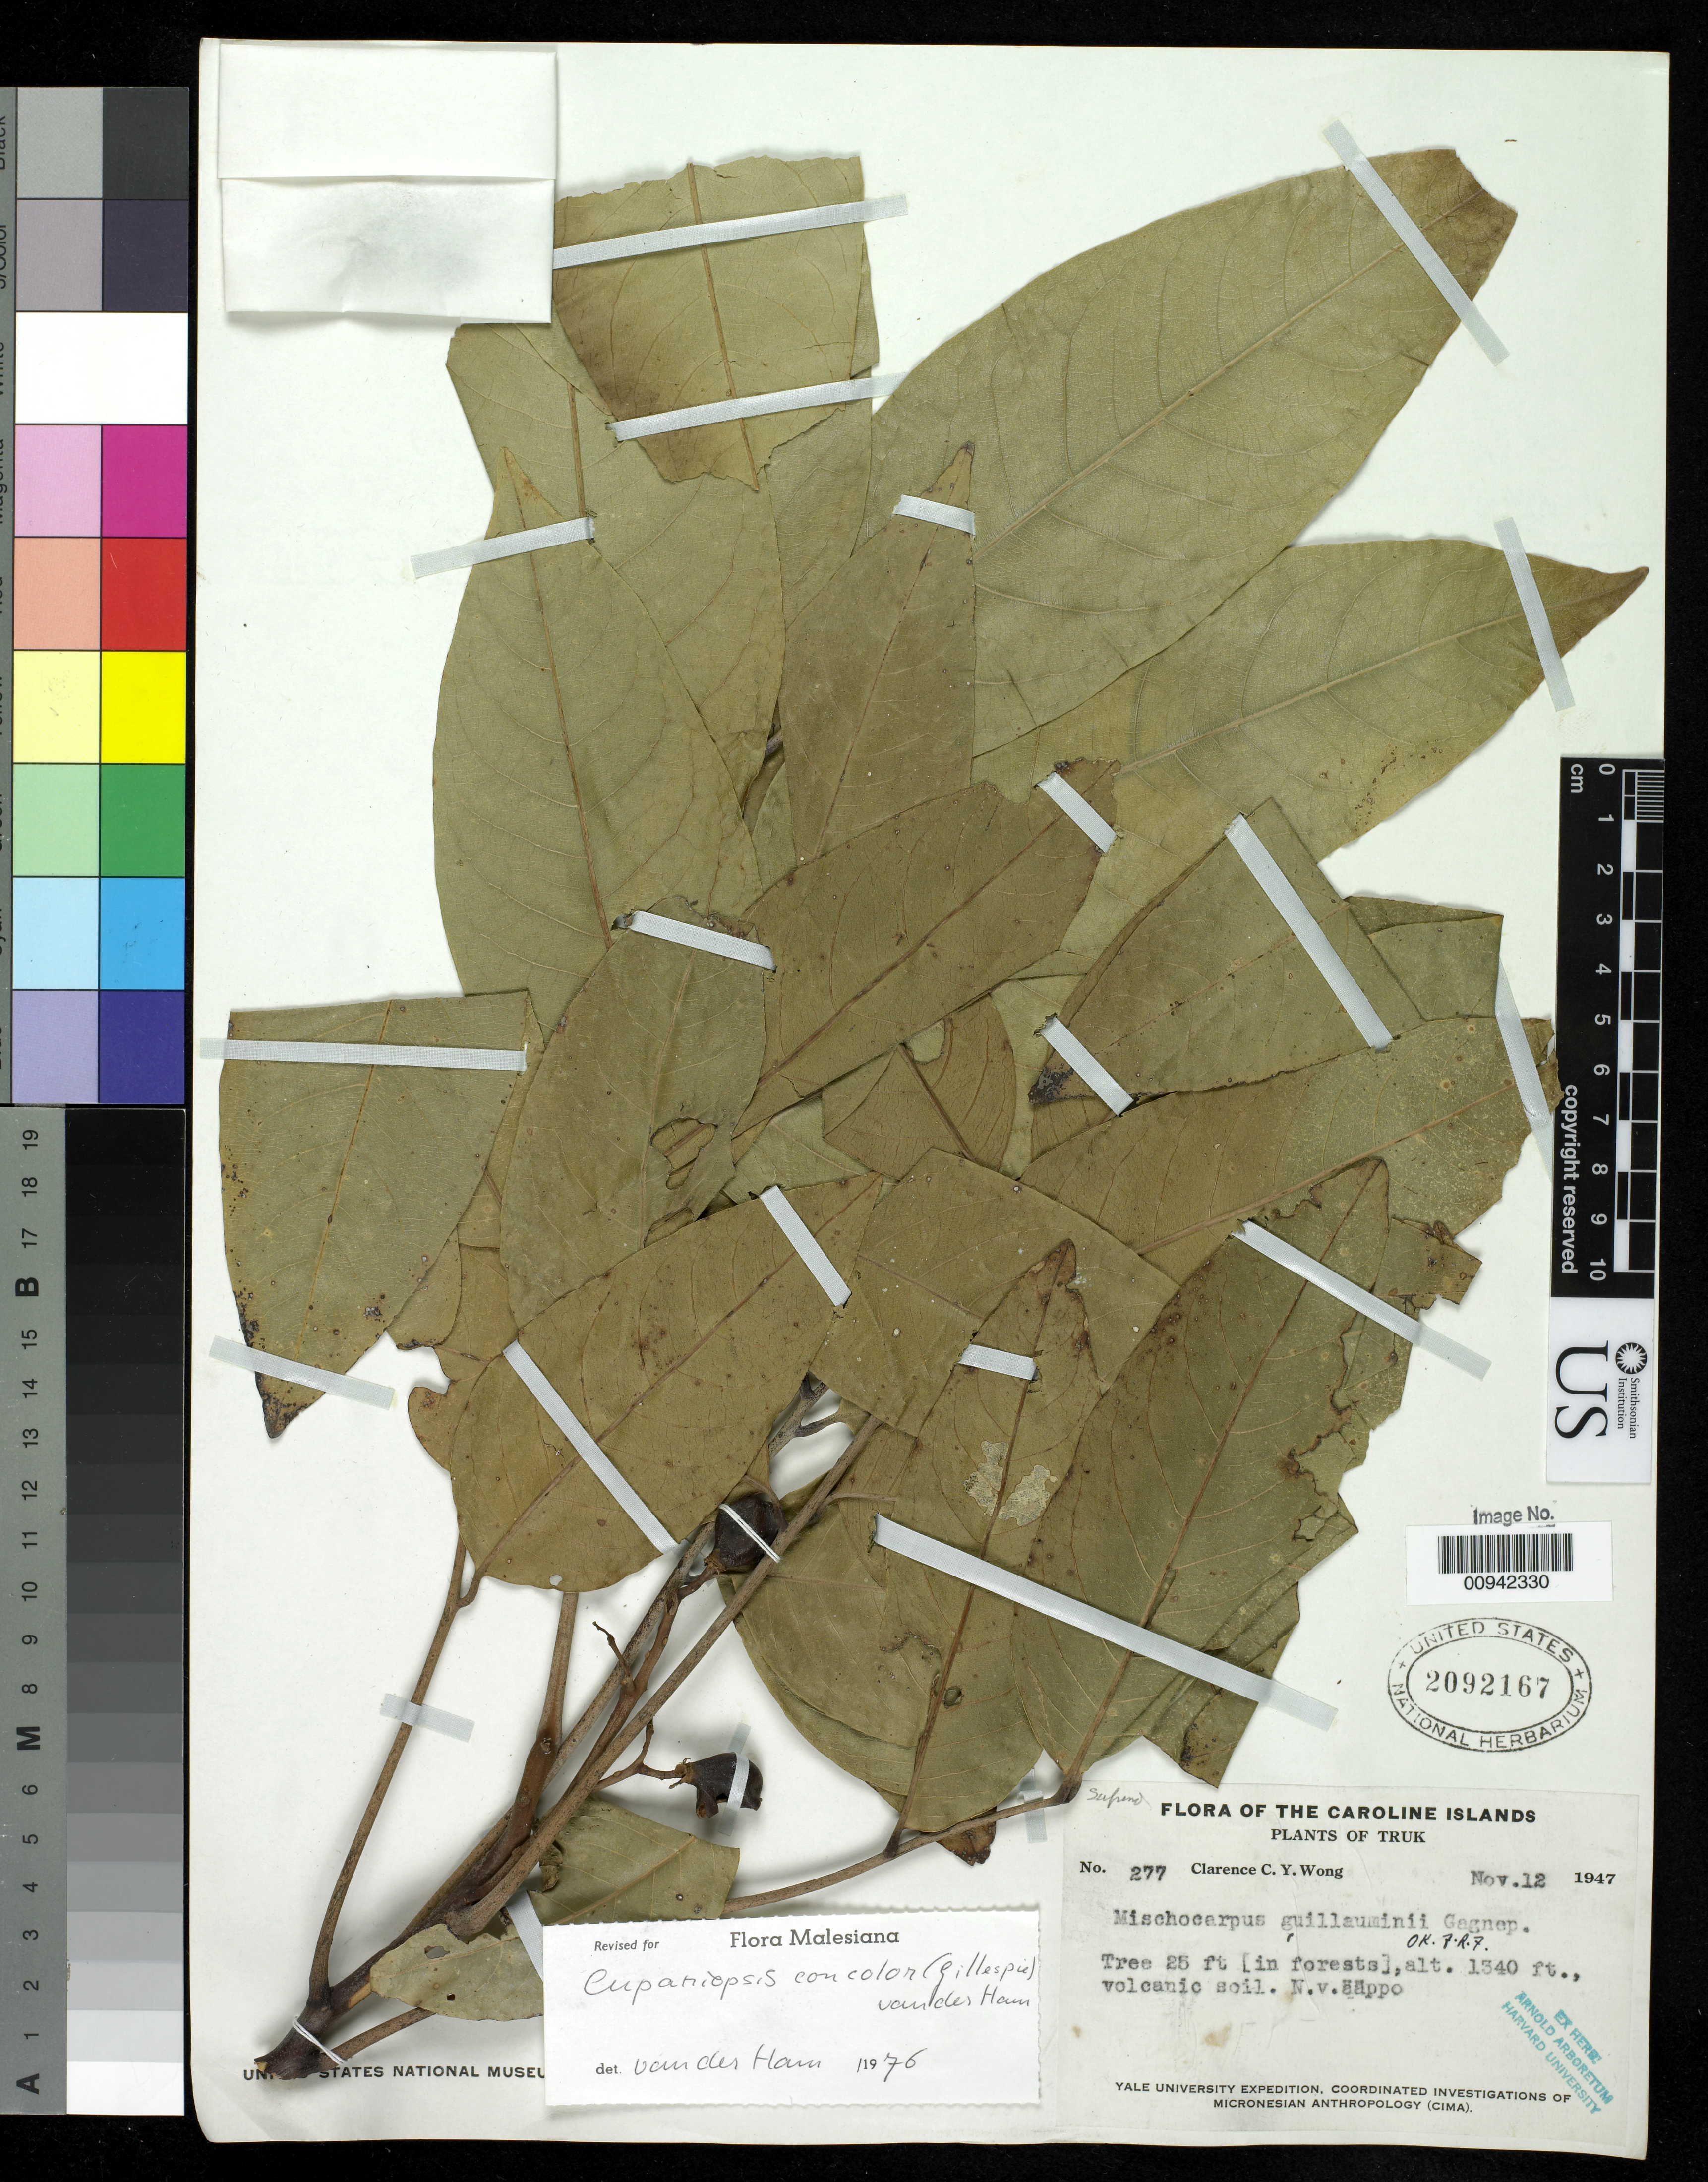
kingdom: Plantae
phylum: Tracheophyta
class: Magnoliopsida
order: Sapindales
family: Sapindaceae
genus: Cupaniopsis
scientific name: Cupaniopsis concolor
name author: (Gillespie) R.W. Ham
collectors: C. Wong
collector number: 277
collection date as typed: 12 Nov 1947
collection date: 1947-11-12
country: Micronesia, Federated States of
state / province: Truk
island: Tol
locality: Winipwoot, Tol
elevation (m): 408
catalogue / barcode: US 2092167